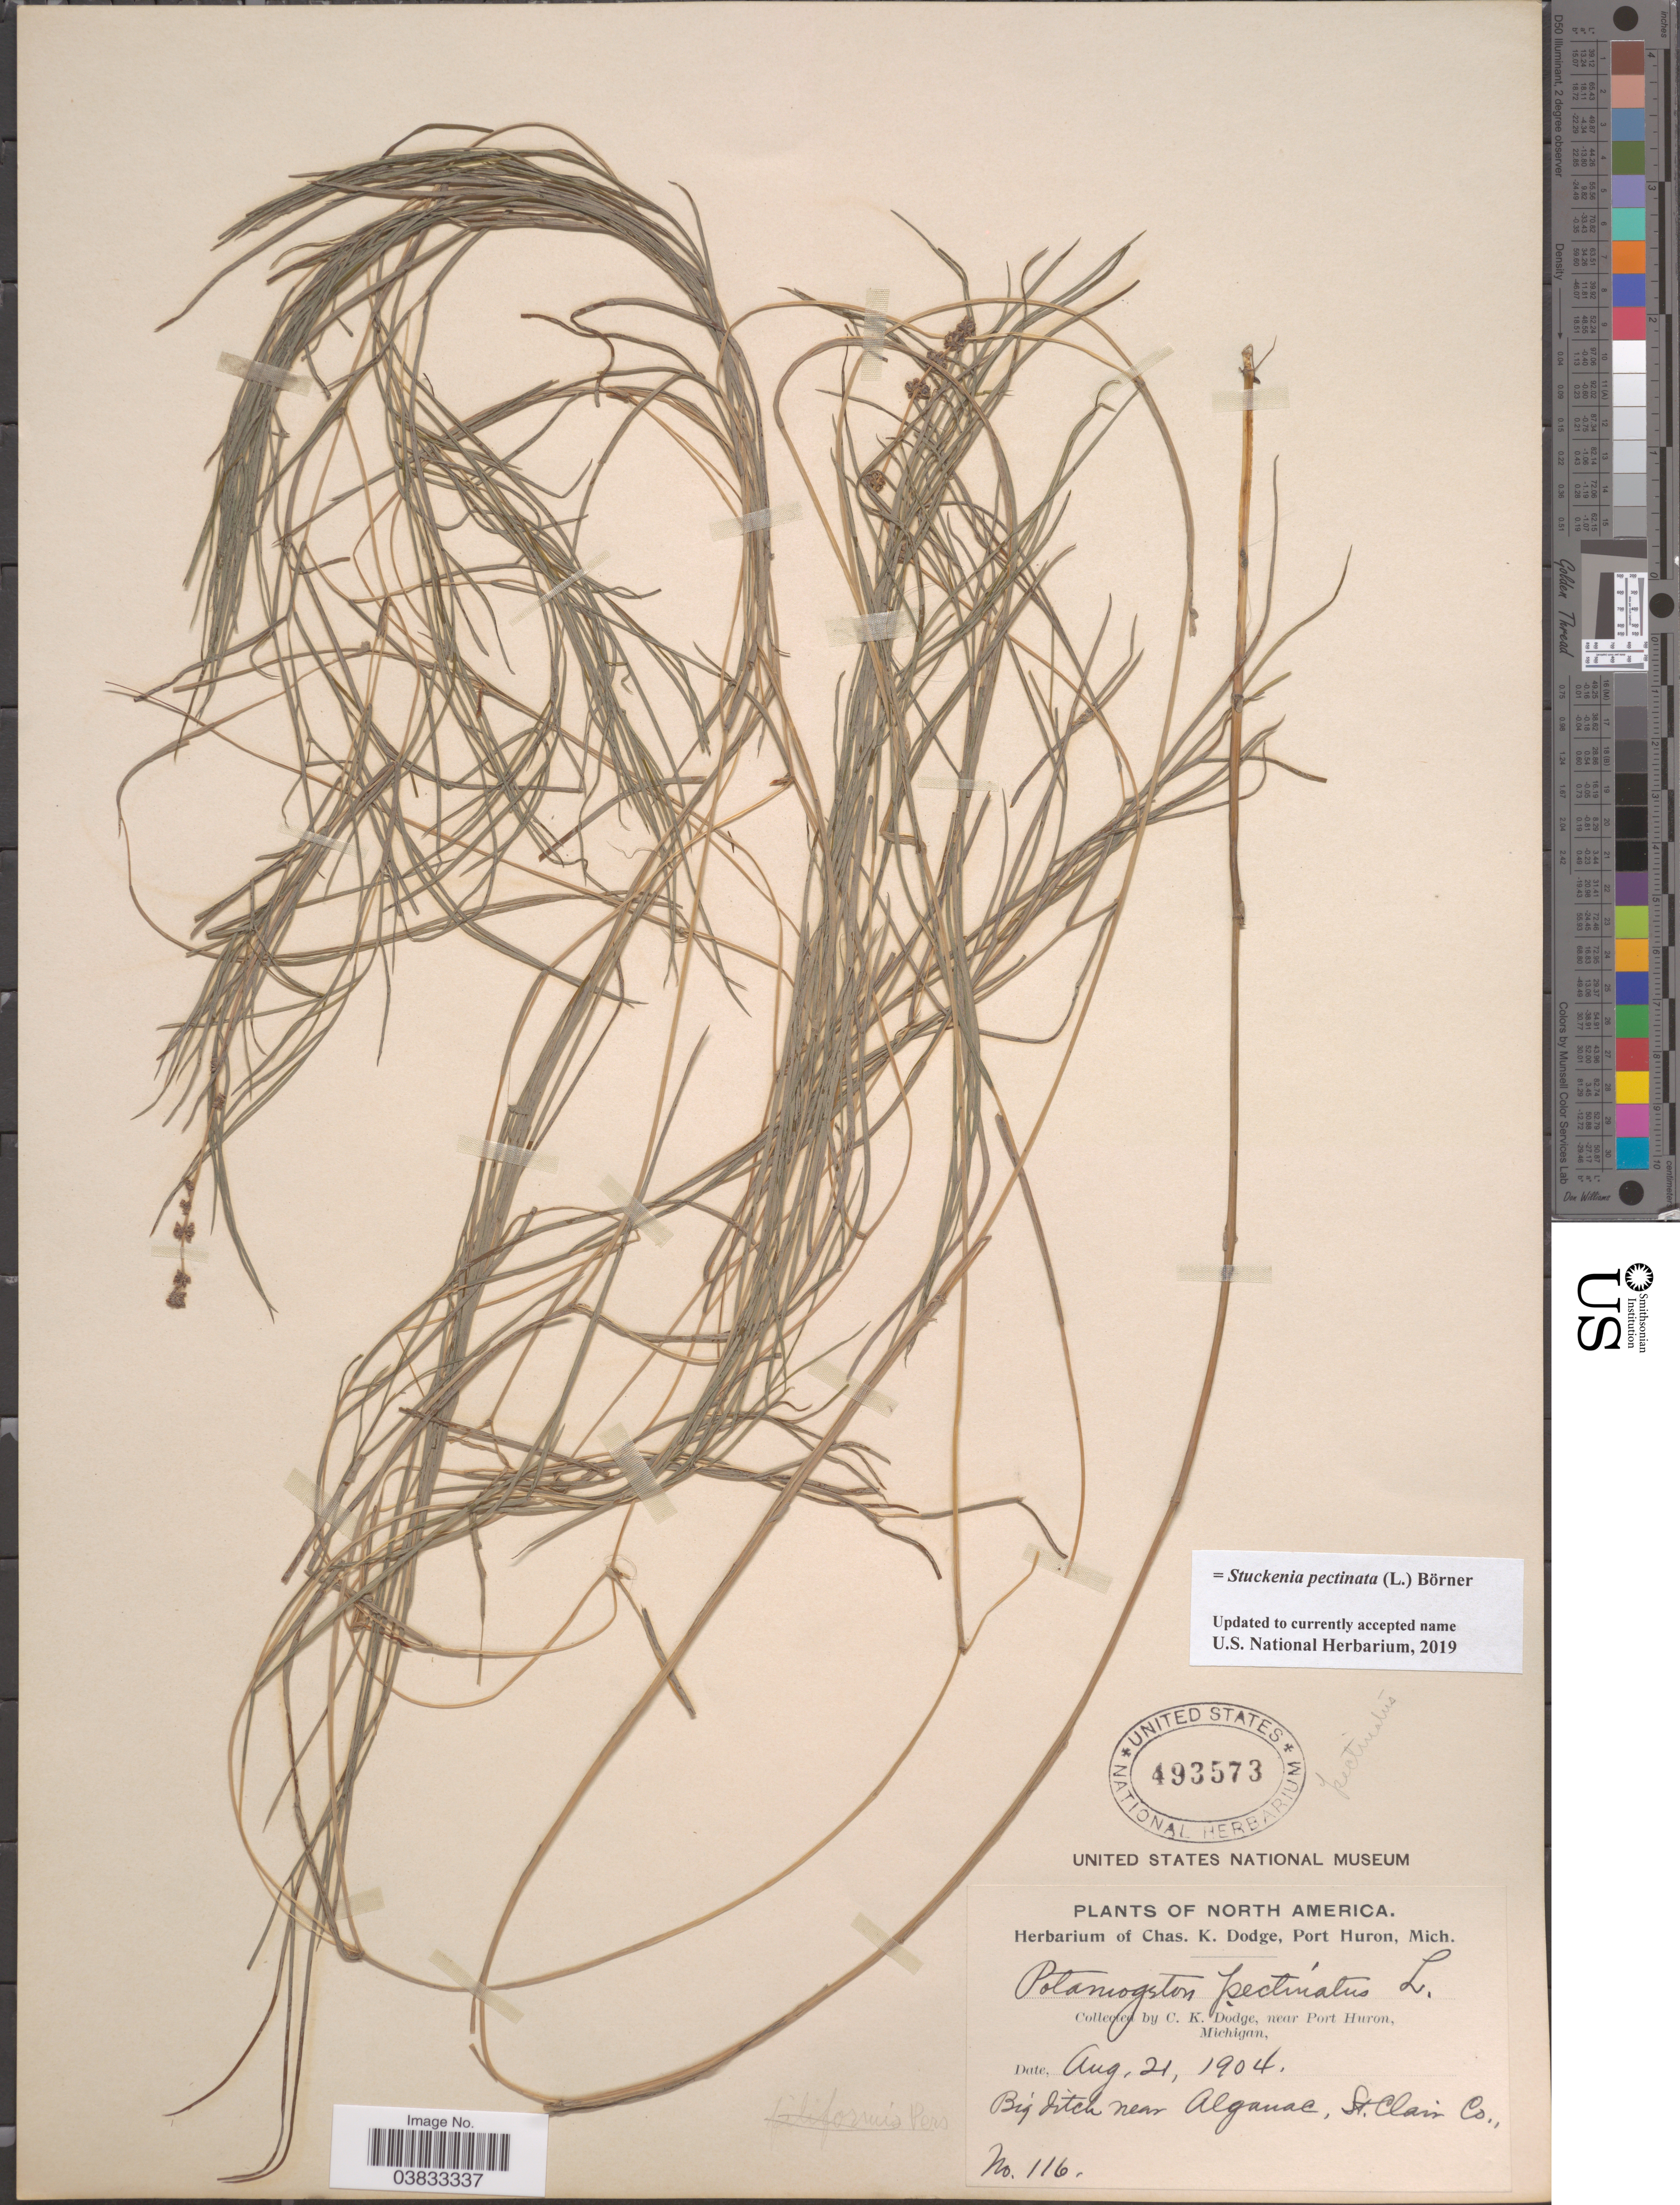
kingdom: Plantae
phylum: Tracheophyta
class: Liliopsida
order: Alismatales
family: Potamogetonaceae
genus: Stuckenia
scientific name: Stuckenia pectinata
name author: (L.) Börner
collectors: C. K. Dodge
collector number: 116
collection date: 1904-08-21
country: United States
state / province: Michigan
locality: Near Port Huron. Big ditch near Algamac, St. Clair Co.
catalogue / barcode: US 493573